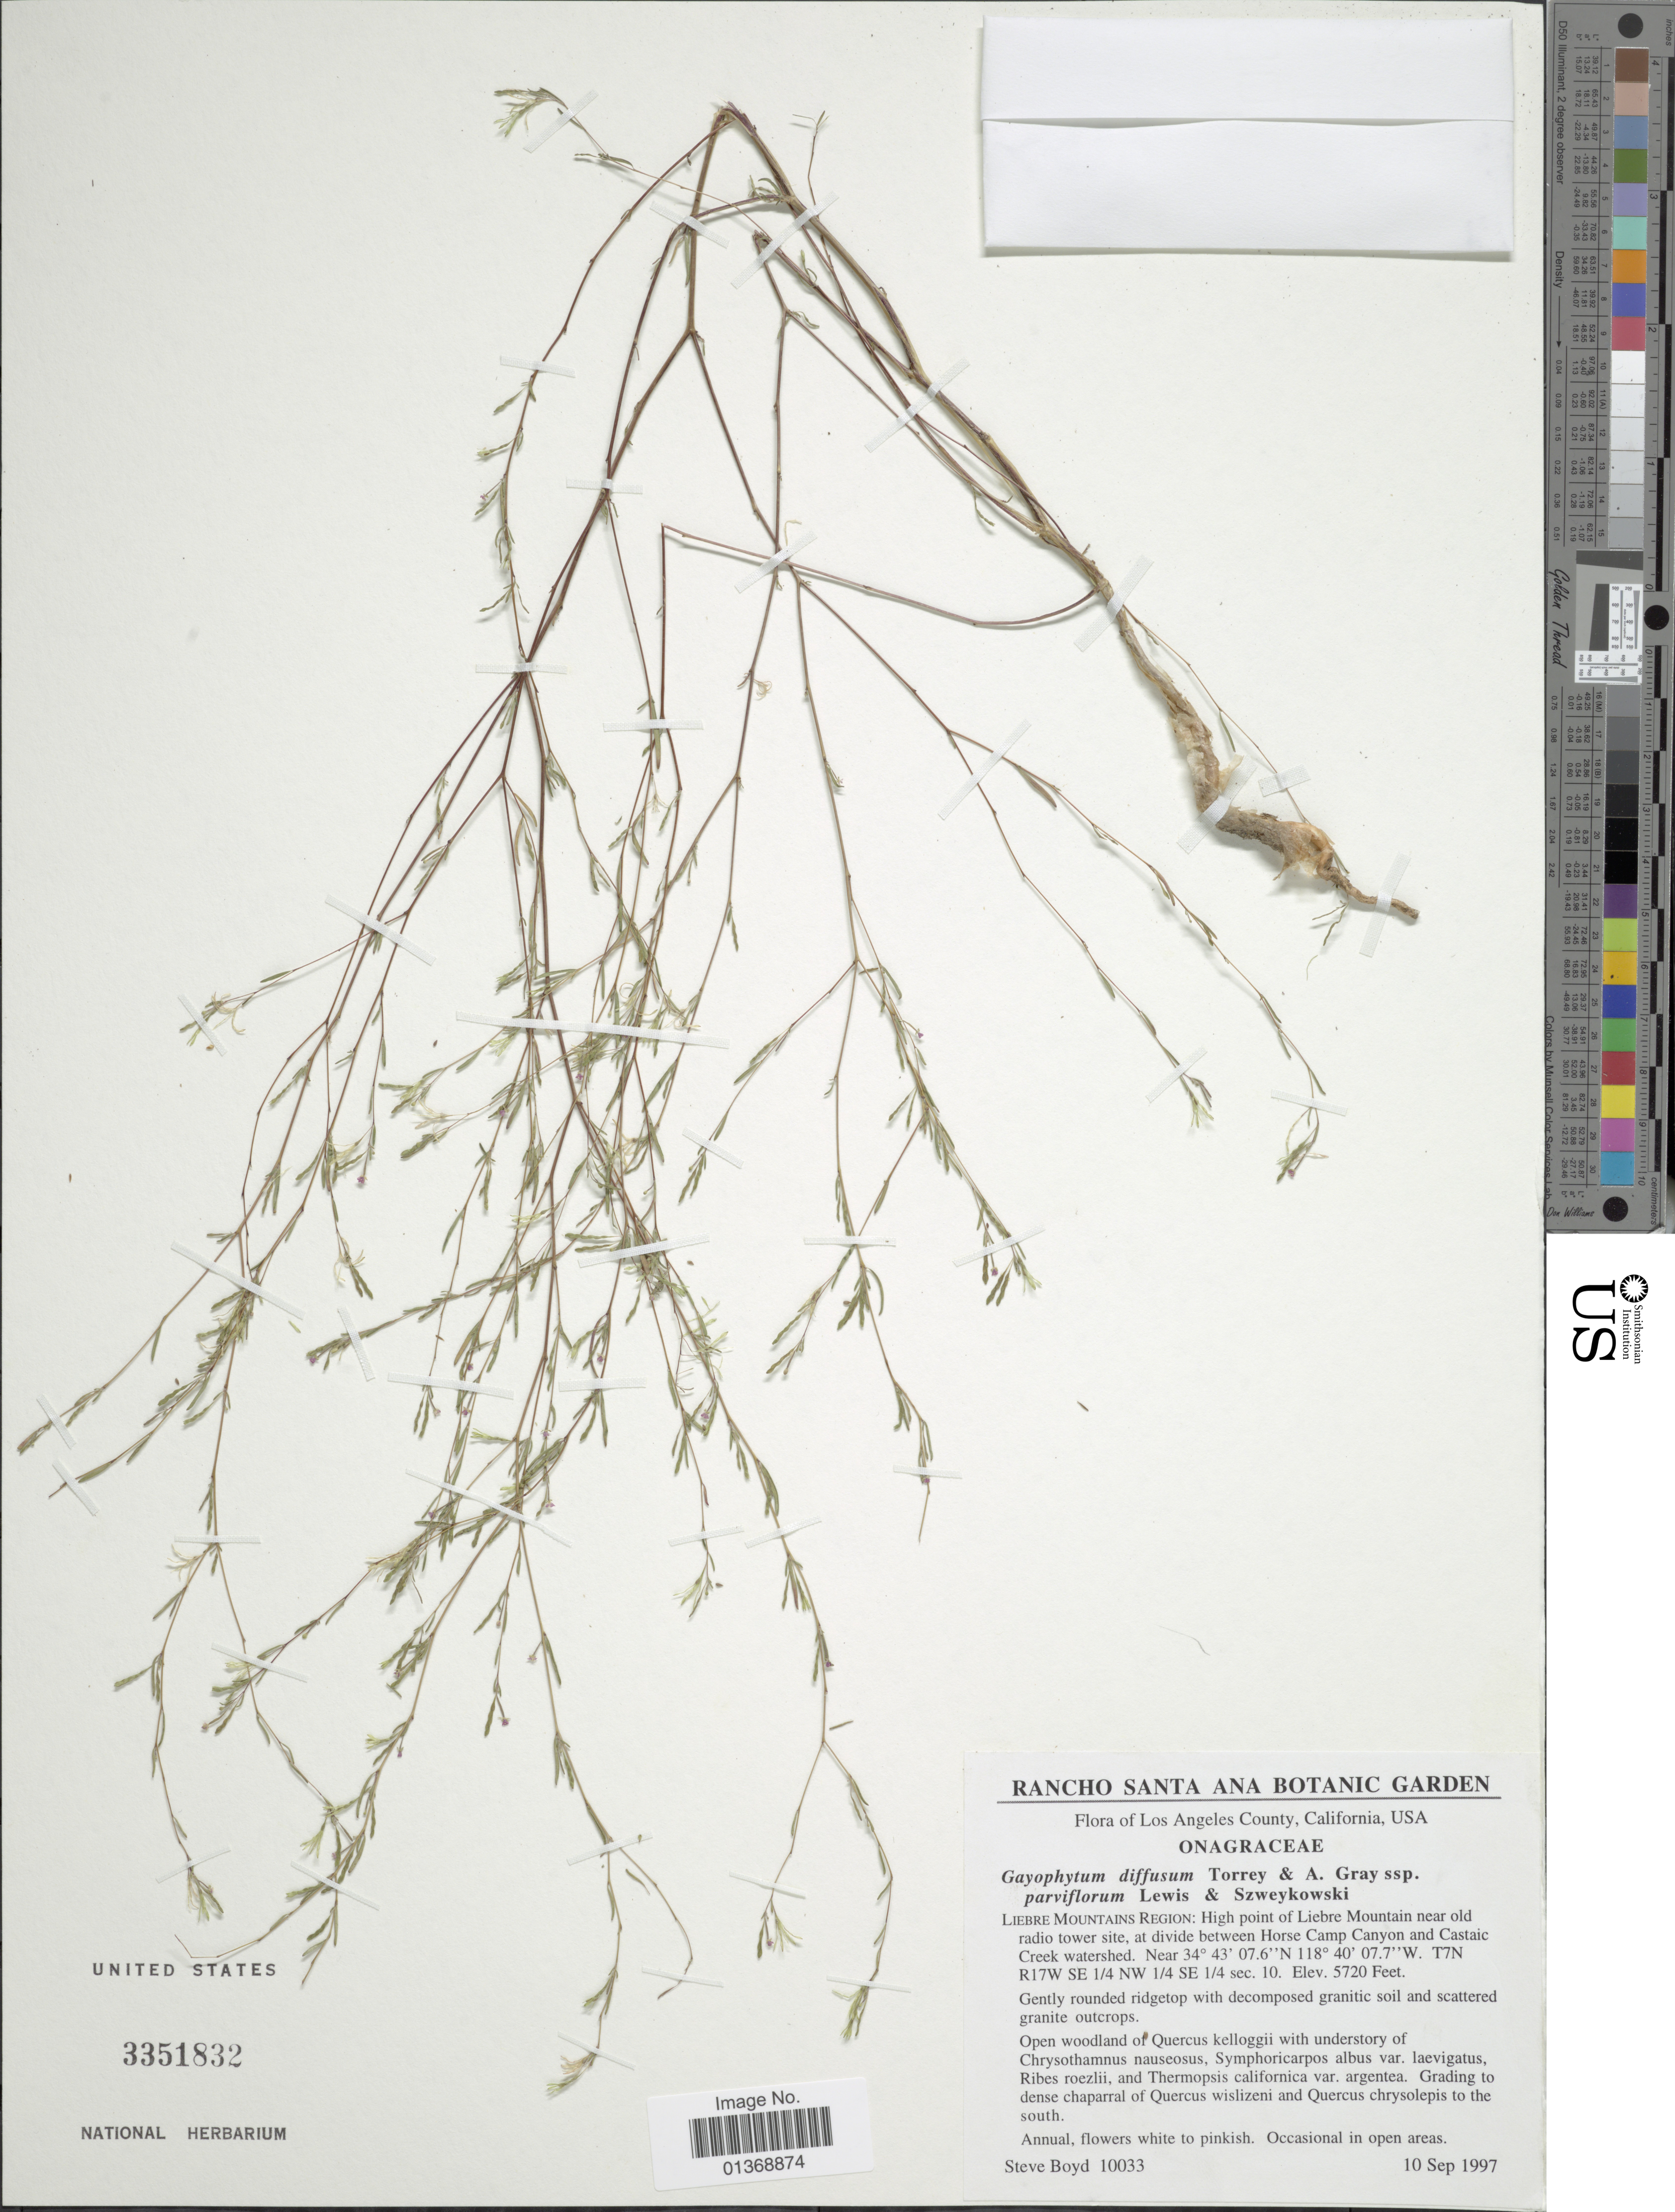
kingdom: Plantae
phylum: Tracheophyta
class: Magnoliopsida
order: Myrtales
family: Onagraceae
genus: Gayophytum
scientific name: Gayophytum diffusum subsp. parviflorum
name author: F. H. Lewis & Szweyk.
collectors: S. Boyd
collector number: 10033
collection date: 1997-09-10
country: United States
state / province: California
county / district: Los Angeles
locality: Los Angeles County, Liebre Mountains Region: High point of Liebre Mountain near old radio tower site, at divide between Horse Camp Canyon and Castaic Creek watershed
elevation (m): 1743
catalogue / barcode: US 3351832